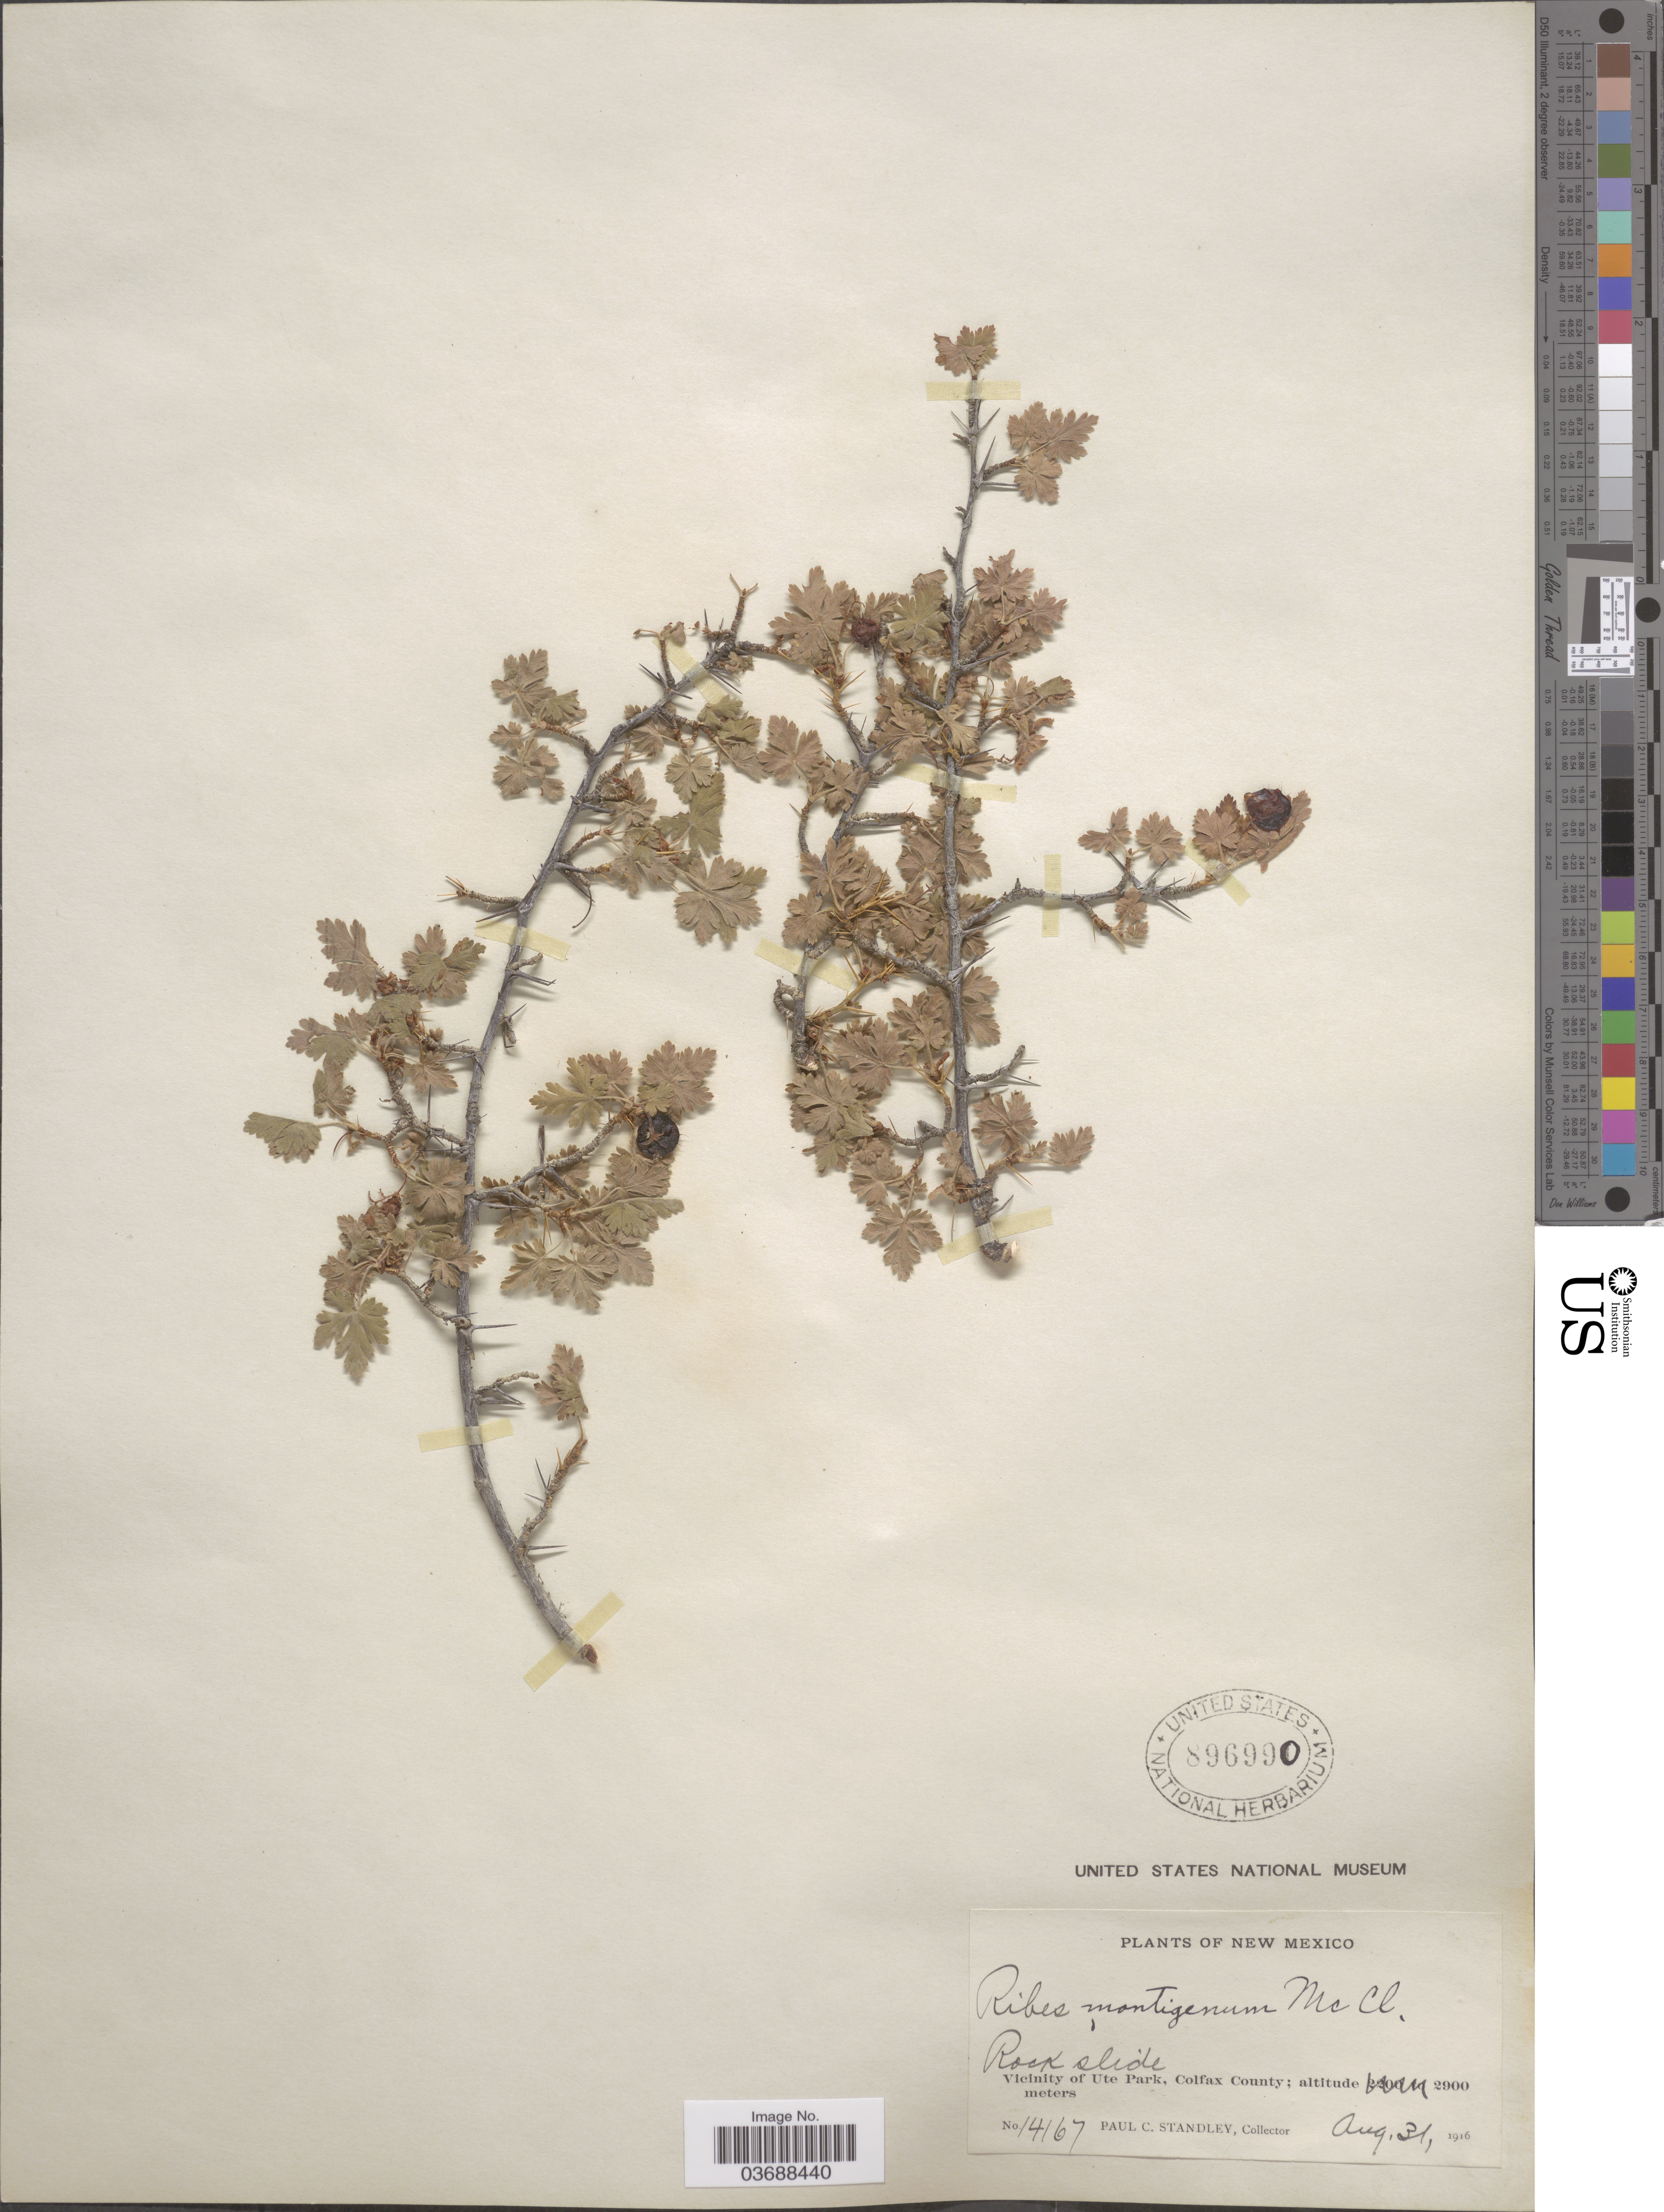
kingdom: Plantae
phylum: Tracheophyta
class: Magnoliopsida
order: Saxifragales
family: Grossulariaceae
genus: Ribes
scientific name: Ribes montigenum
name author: McClatchie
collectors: P. C. Standley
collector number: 14167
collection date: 1916-08-31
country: United States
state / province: New Mexico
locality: Rock slide, Vicinity of Ute Park, Colfax County.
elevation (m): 2900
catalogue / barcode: US 896990